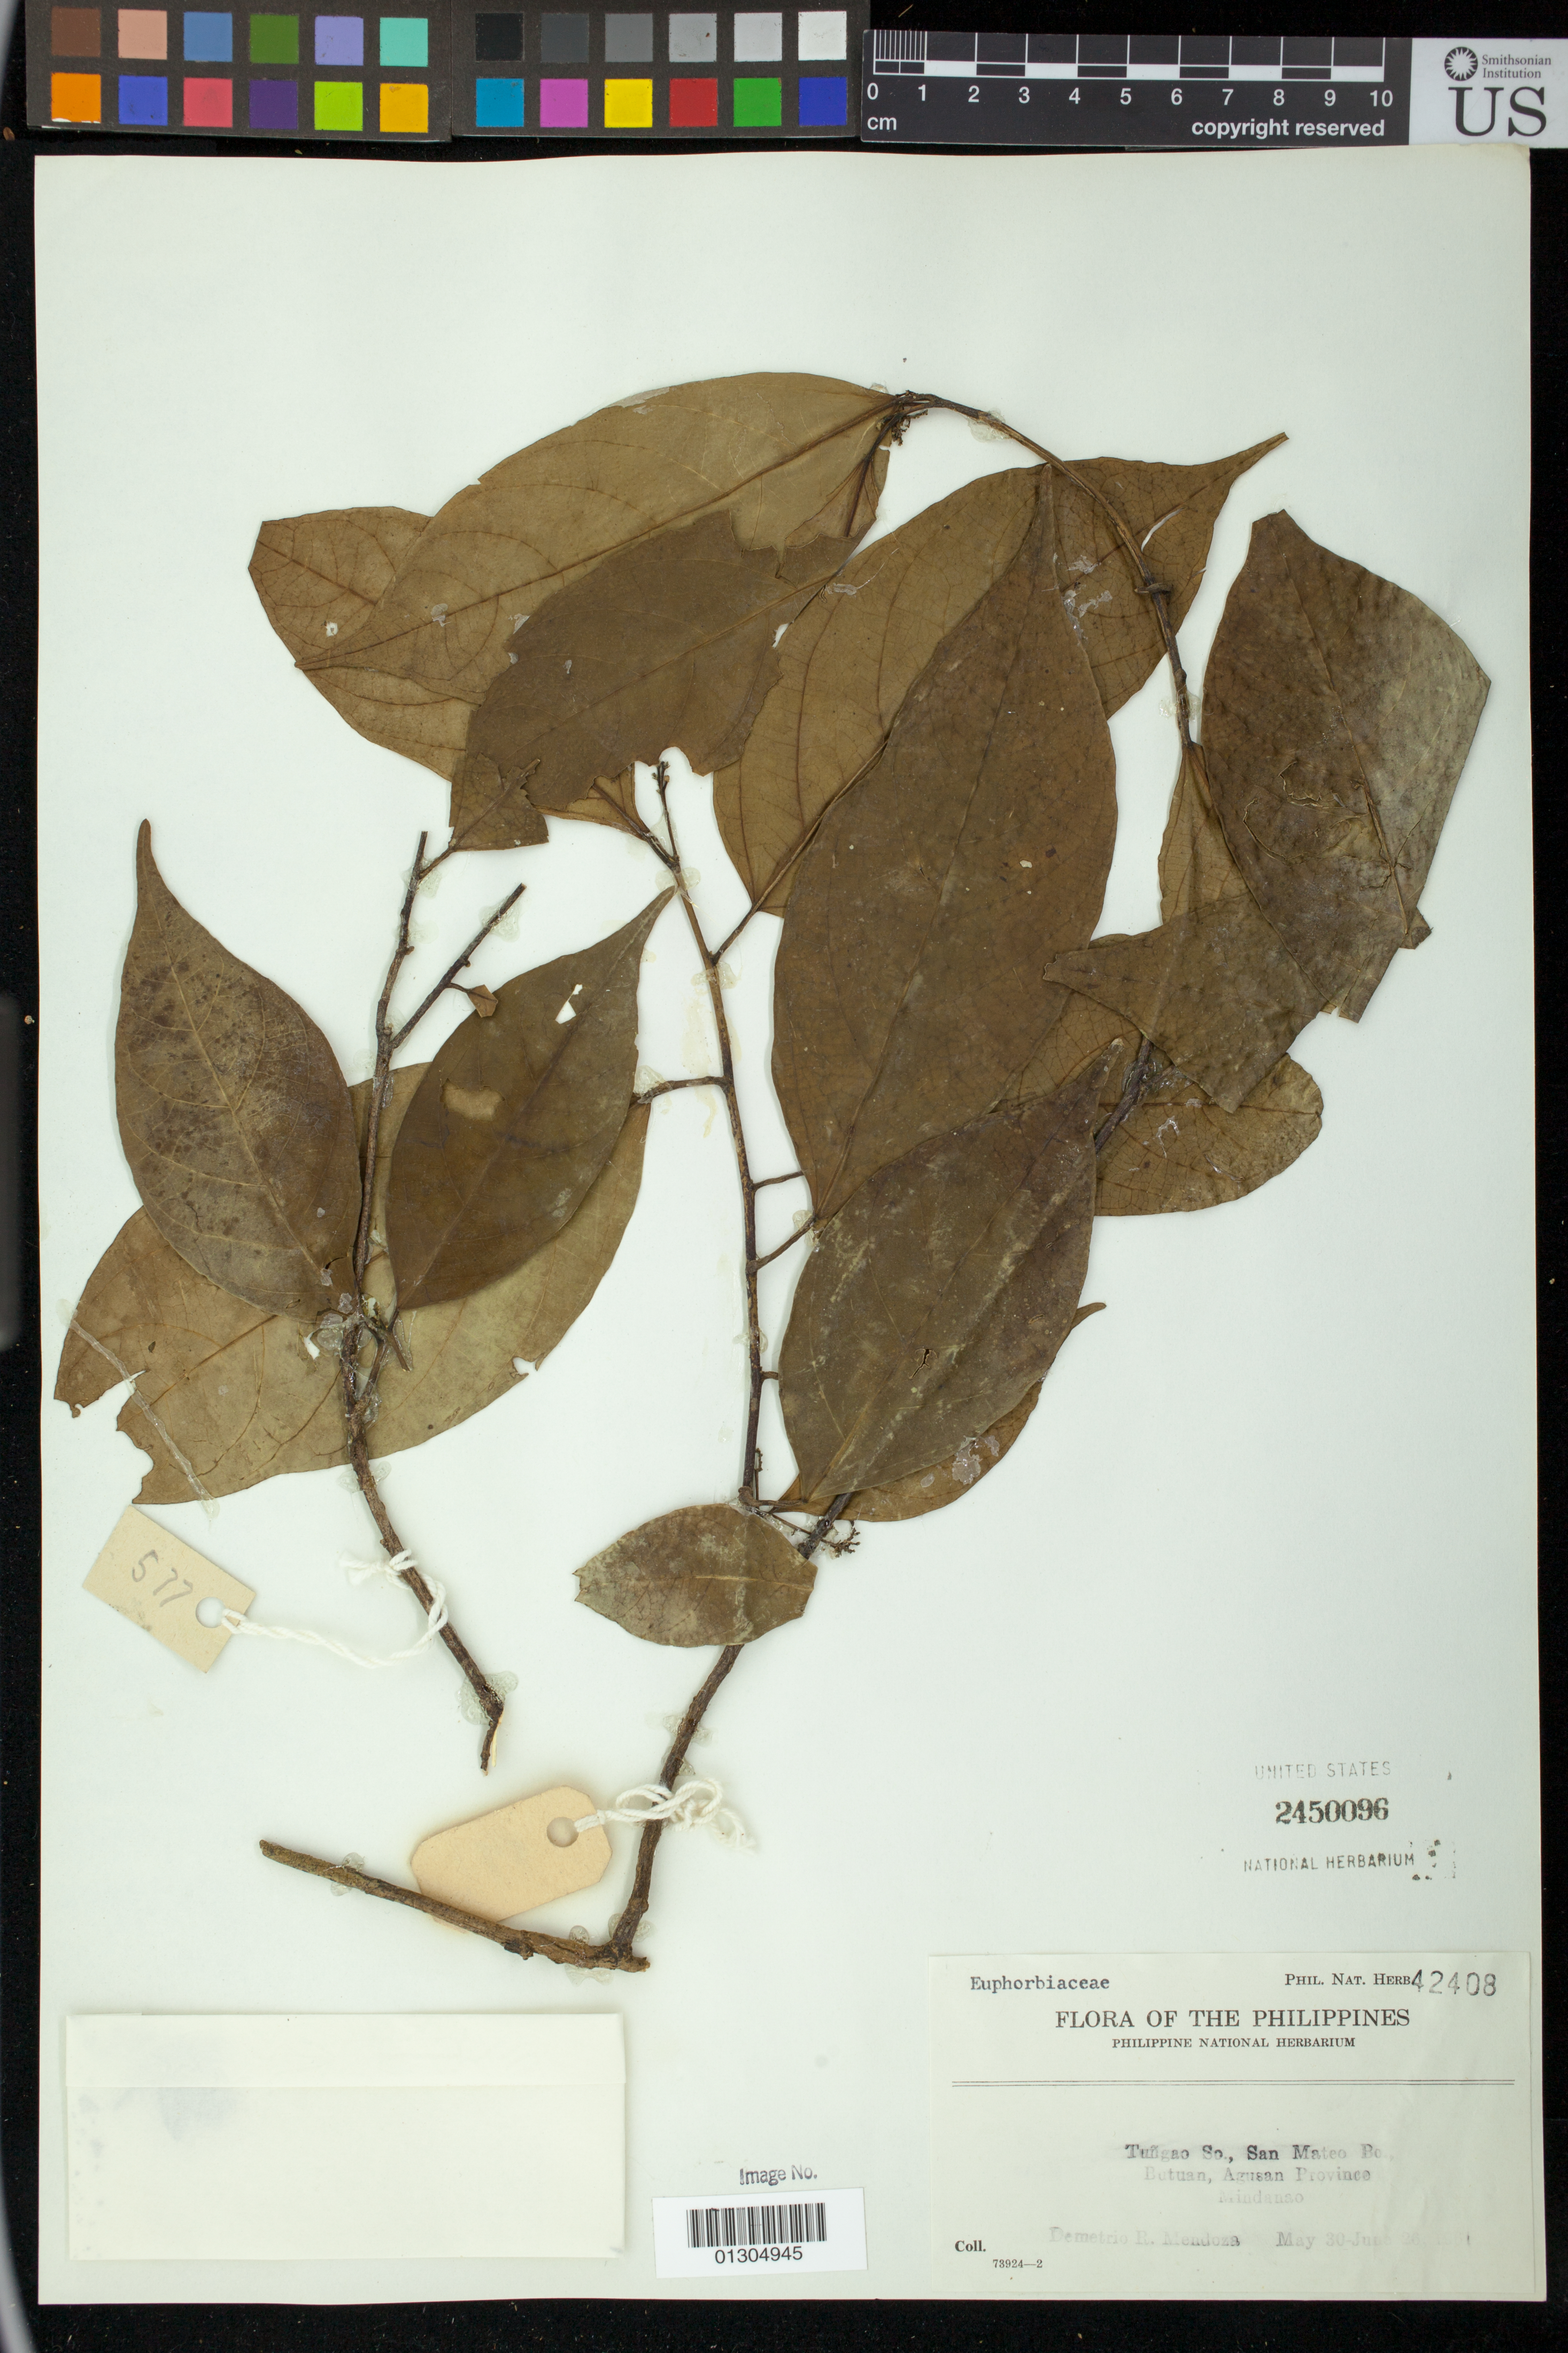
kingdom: Plantae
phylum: Tracheophyta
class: Magnoliopsida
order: Malpighiales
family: Euphorbiaceae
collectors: D. Mendoza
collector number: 42408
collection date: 1904-05-30/1904-06-06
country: Philippines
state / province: Caraga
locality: Tungao So., San Mateo Bo., Butuan, Agusan Province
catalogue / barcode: US 2450096